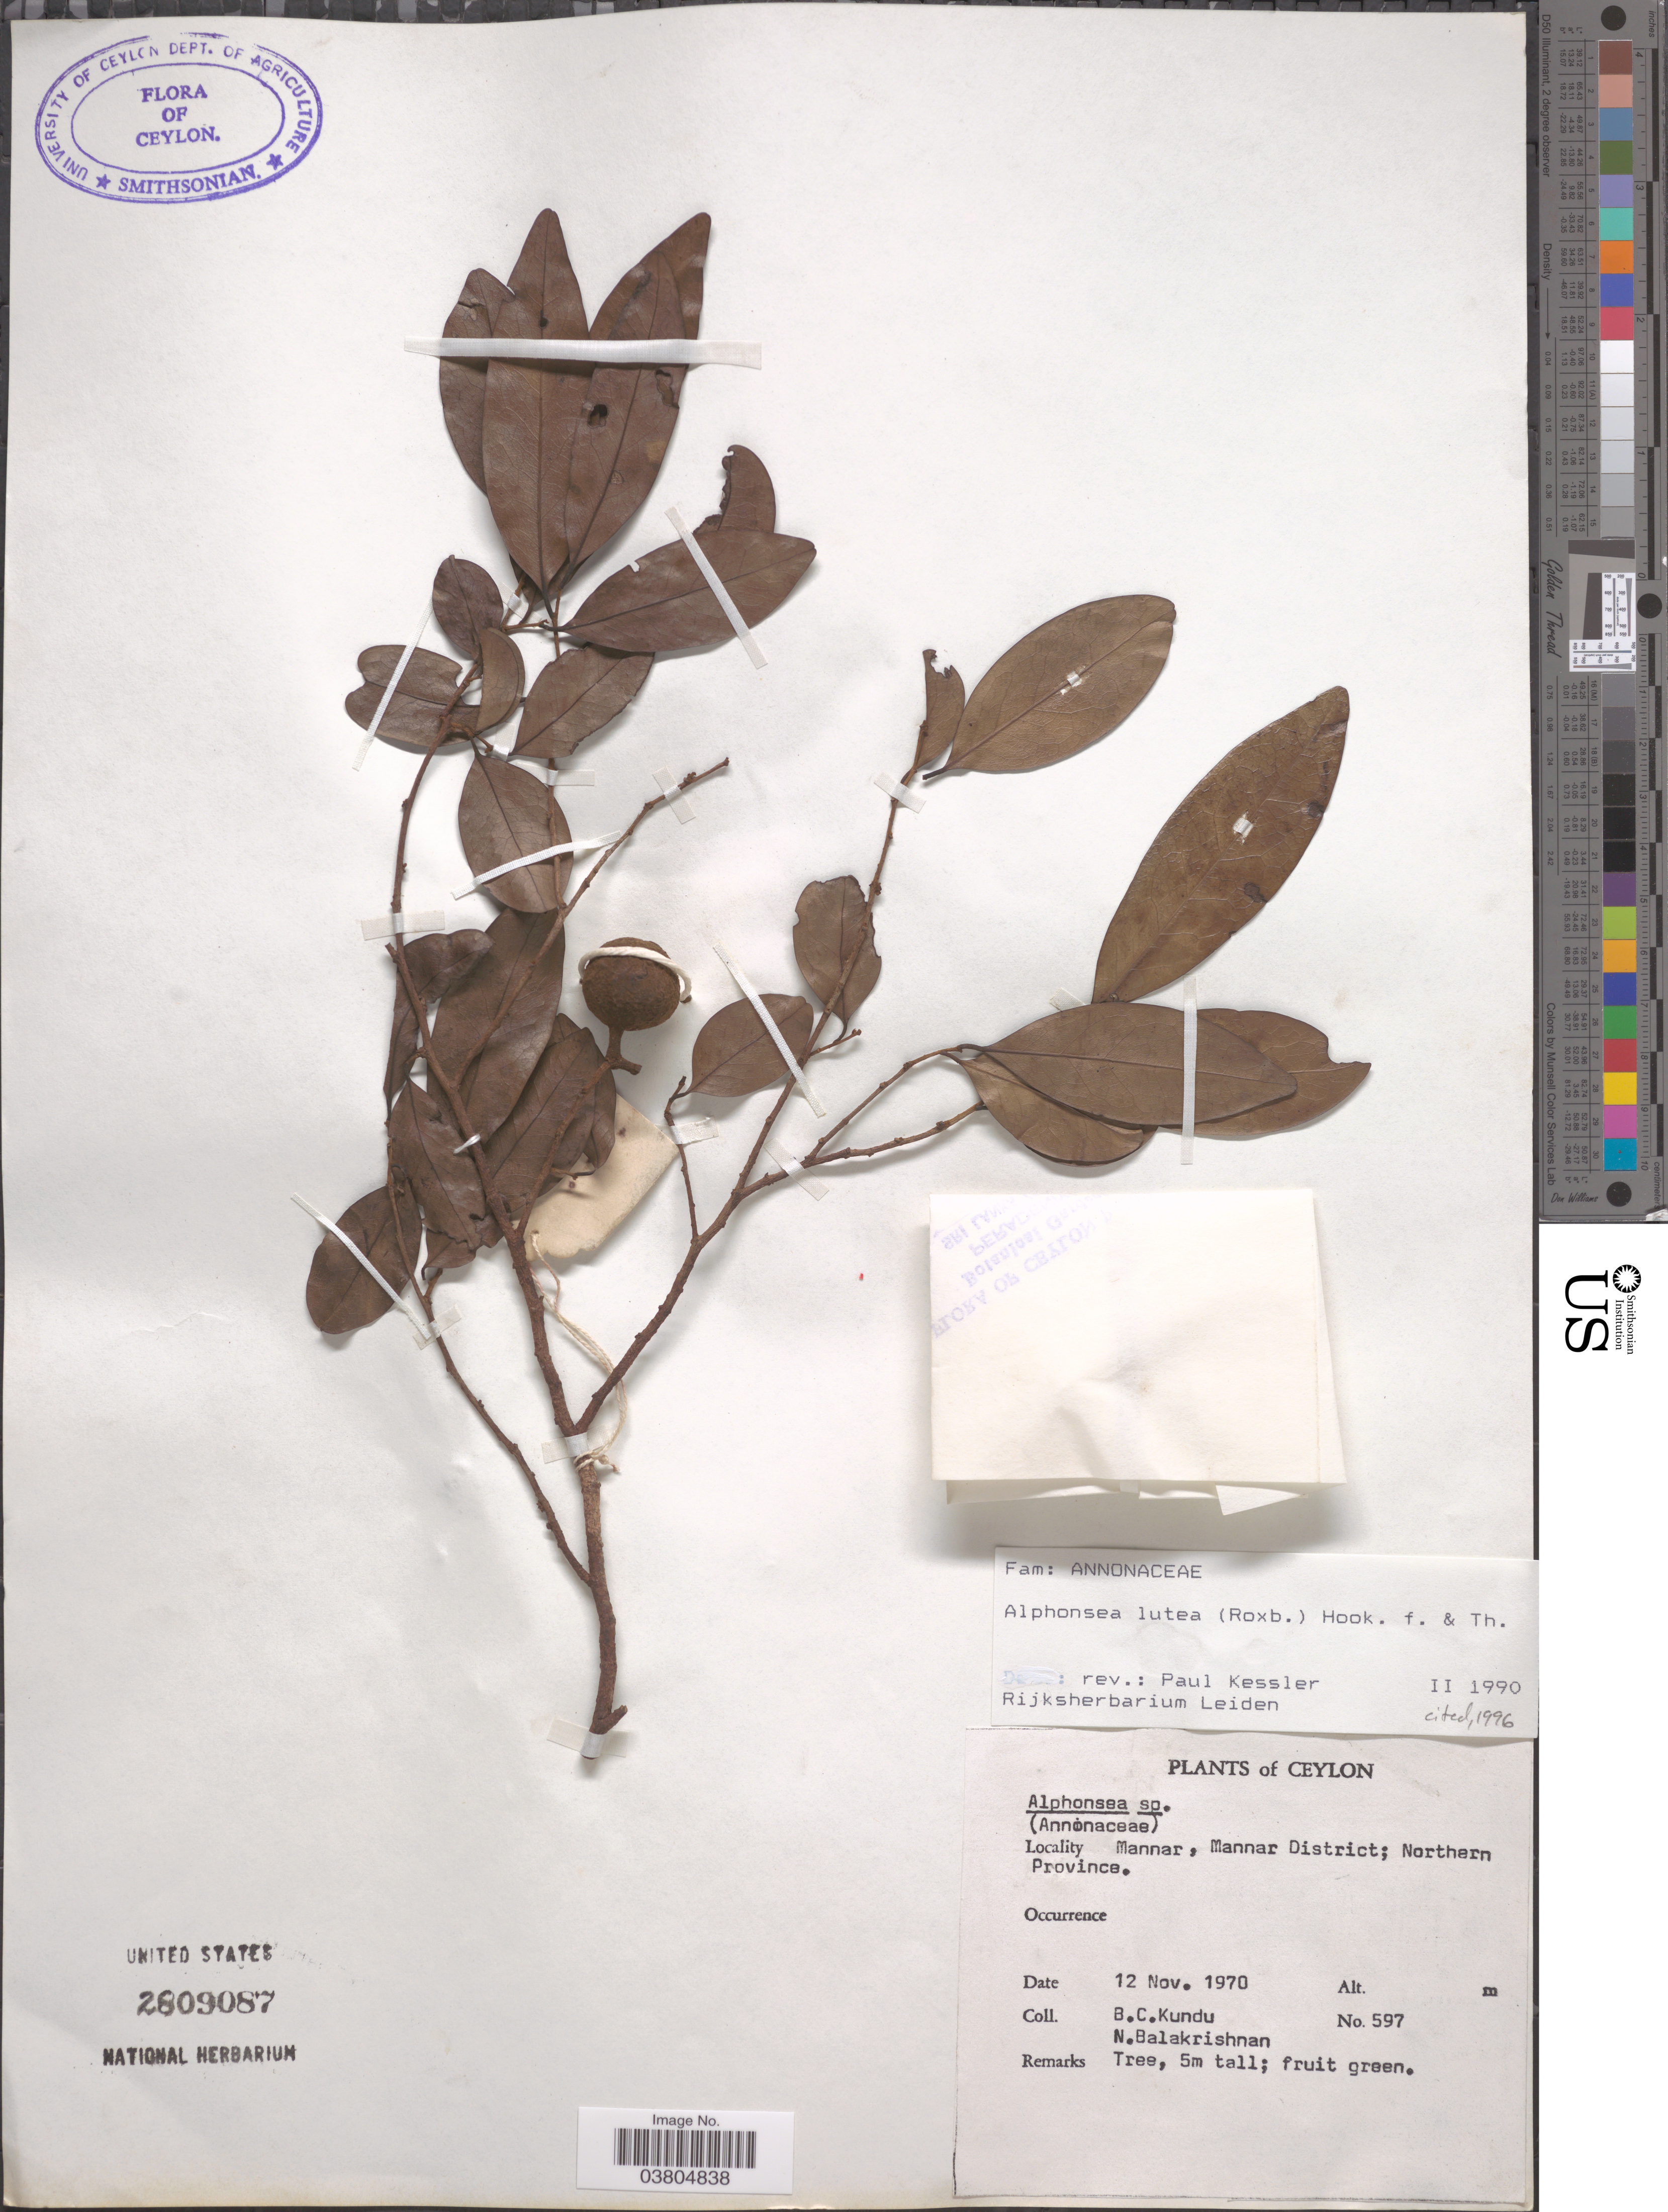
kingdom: Plantae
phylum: Tracheophyta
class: Magnoliopsida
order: Magnoliales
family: Annonaceae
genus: Alphonsea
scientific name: Alphonsea lutea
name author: (Roxb.) Hook. f. ex Thomson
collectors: B. C. Kundu & N. Balakrishnan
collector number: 597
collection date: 1970-11-12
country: Sri Lanka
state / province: Northern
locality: Ceylon. Mannar, Mannar District.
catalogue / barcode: US 2809087